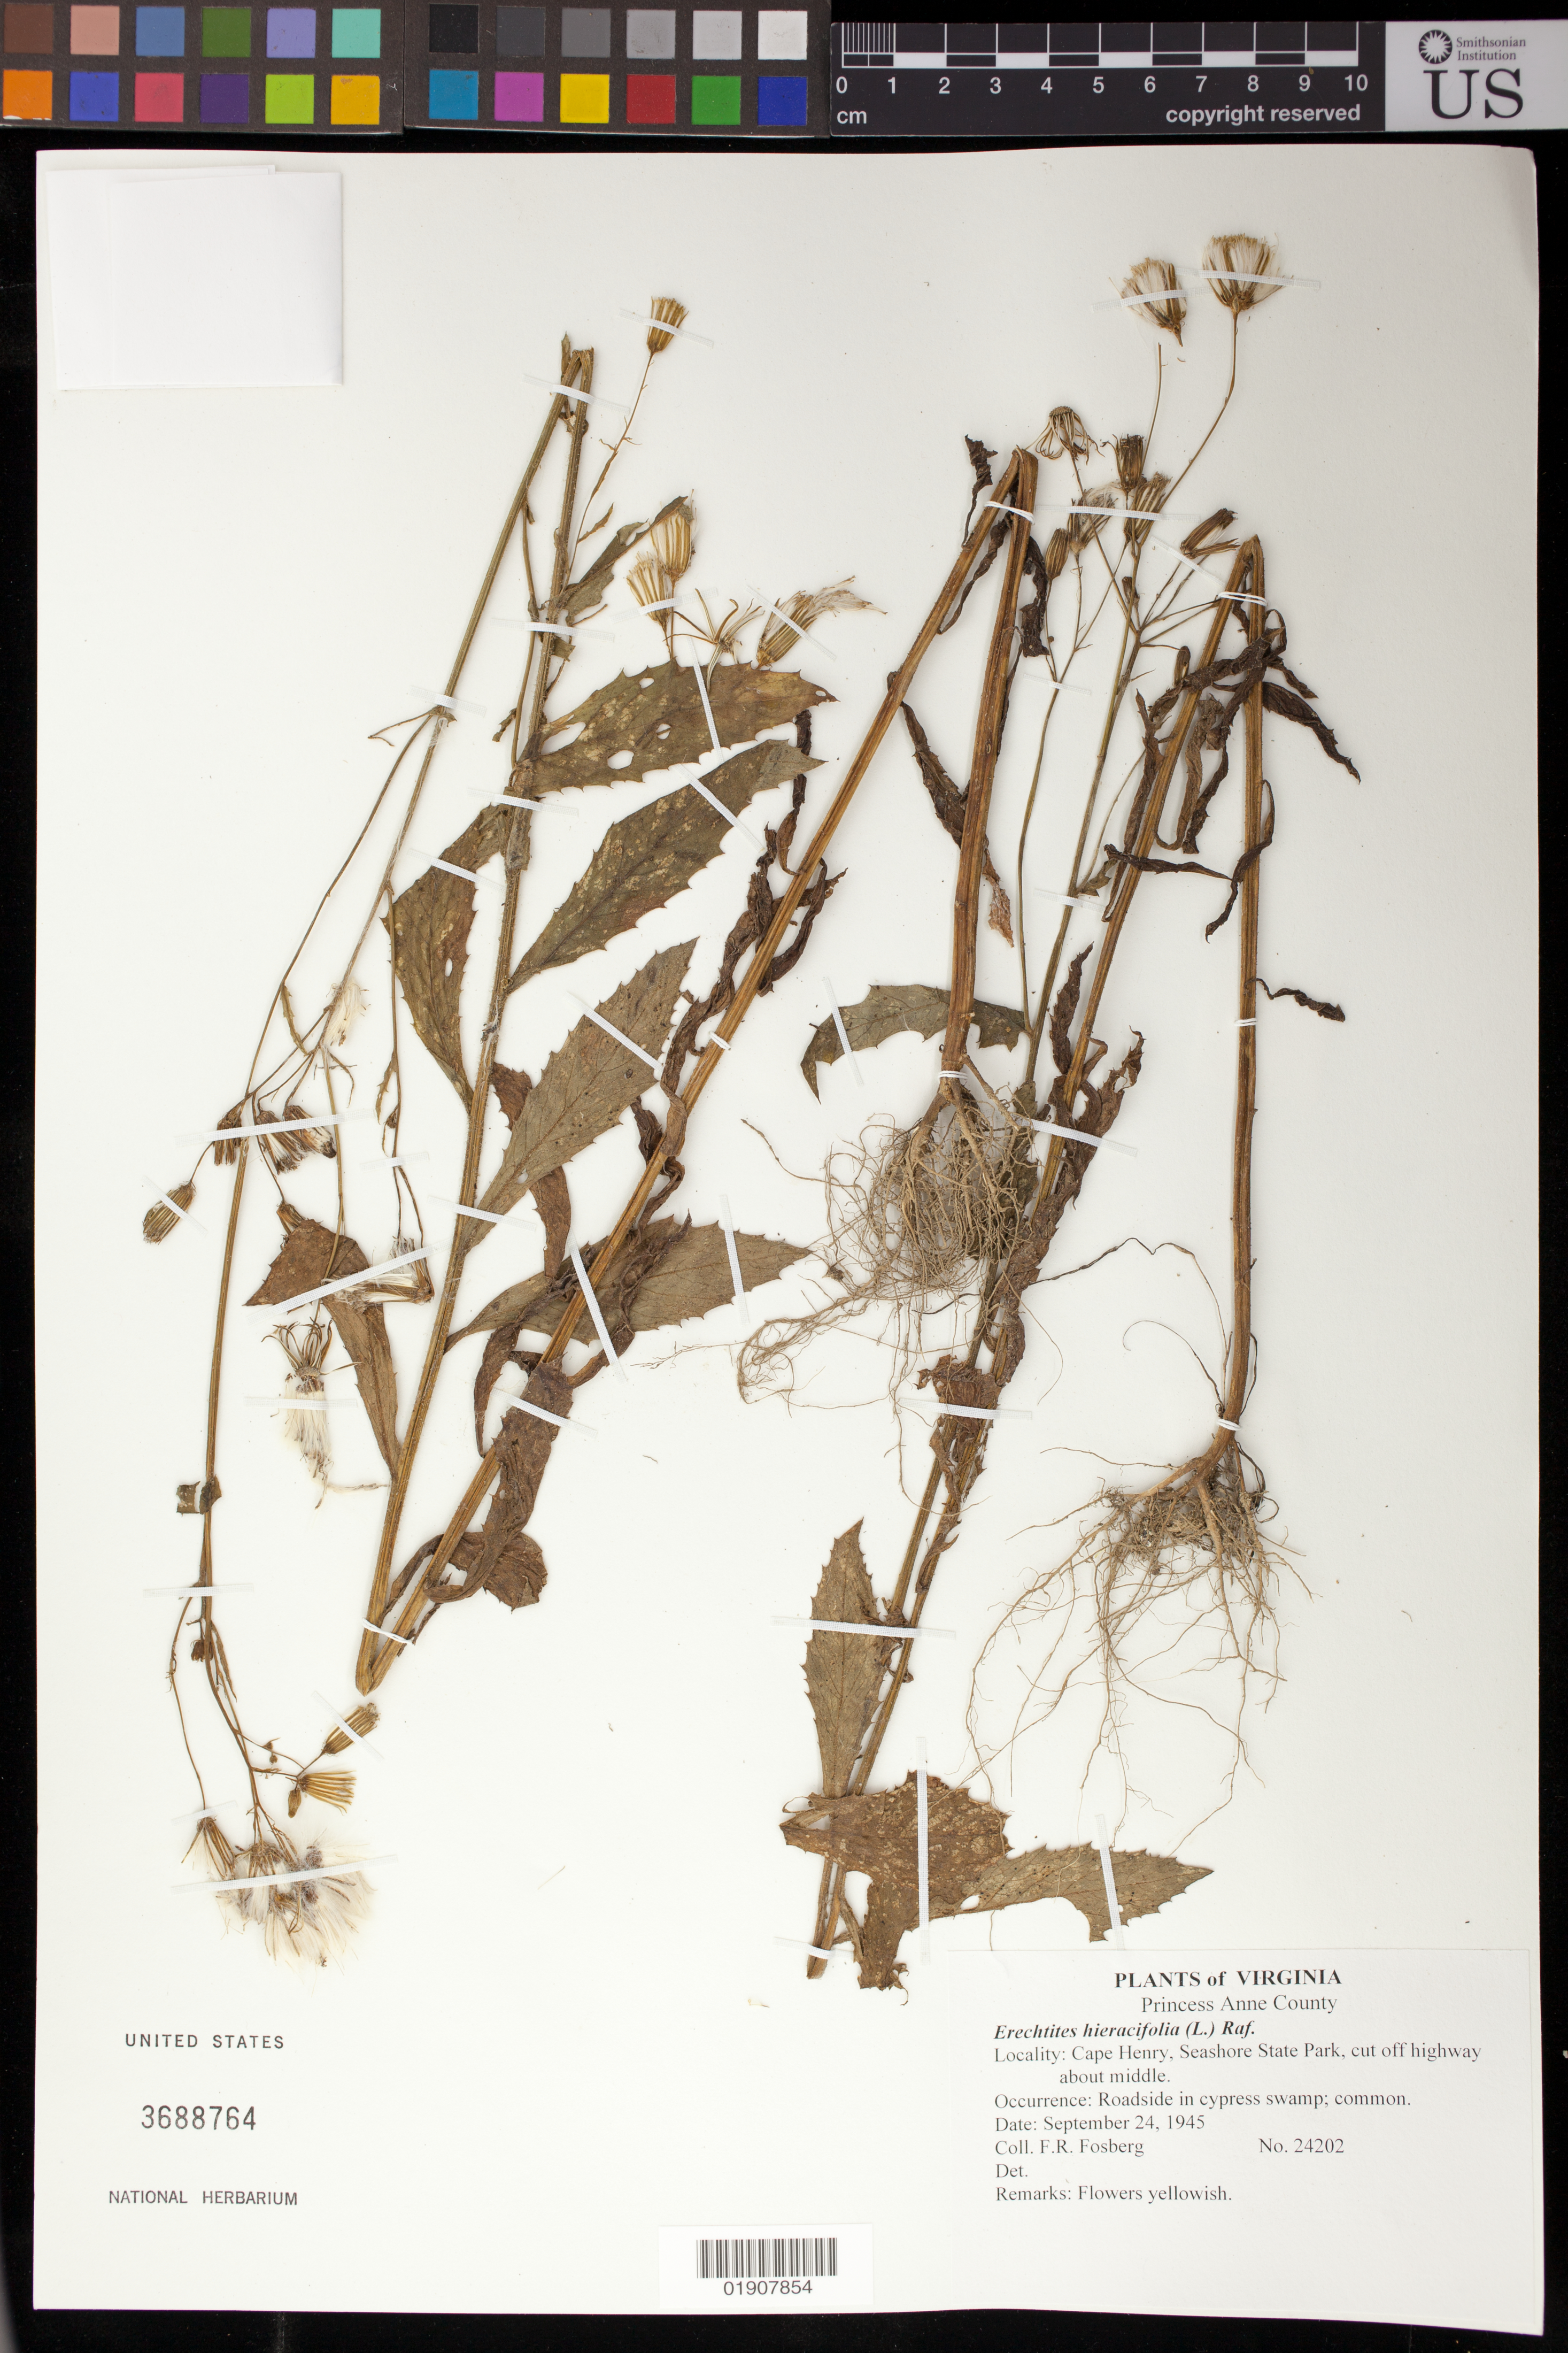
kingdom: Plantae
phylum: Tracheophyta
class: Magnoliopsida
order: Asterales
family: Asteraceae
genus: Erechtites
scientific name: Erechtites hieraciifolius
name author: (L.) Raf. ex DC.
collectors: F. R. Fosberg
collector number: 24202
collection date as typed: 24 Sep 1945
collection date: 1945-09-24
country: United States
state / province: Virginia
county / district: City of Virginia Beach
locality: Princess Anne County, Cape Henry, Seashore State Park, cut off highway about middle. [Princess Anne County is now part of City of Virginia Beach.]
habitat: Roadside in cypress swamp.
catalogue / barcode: US 3688764